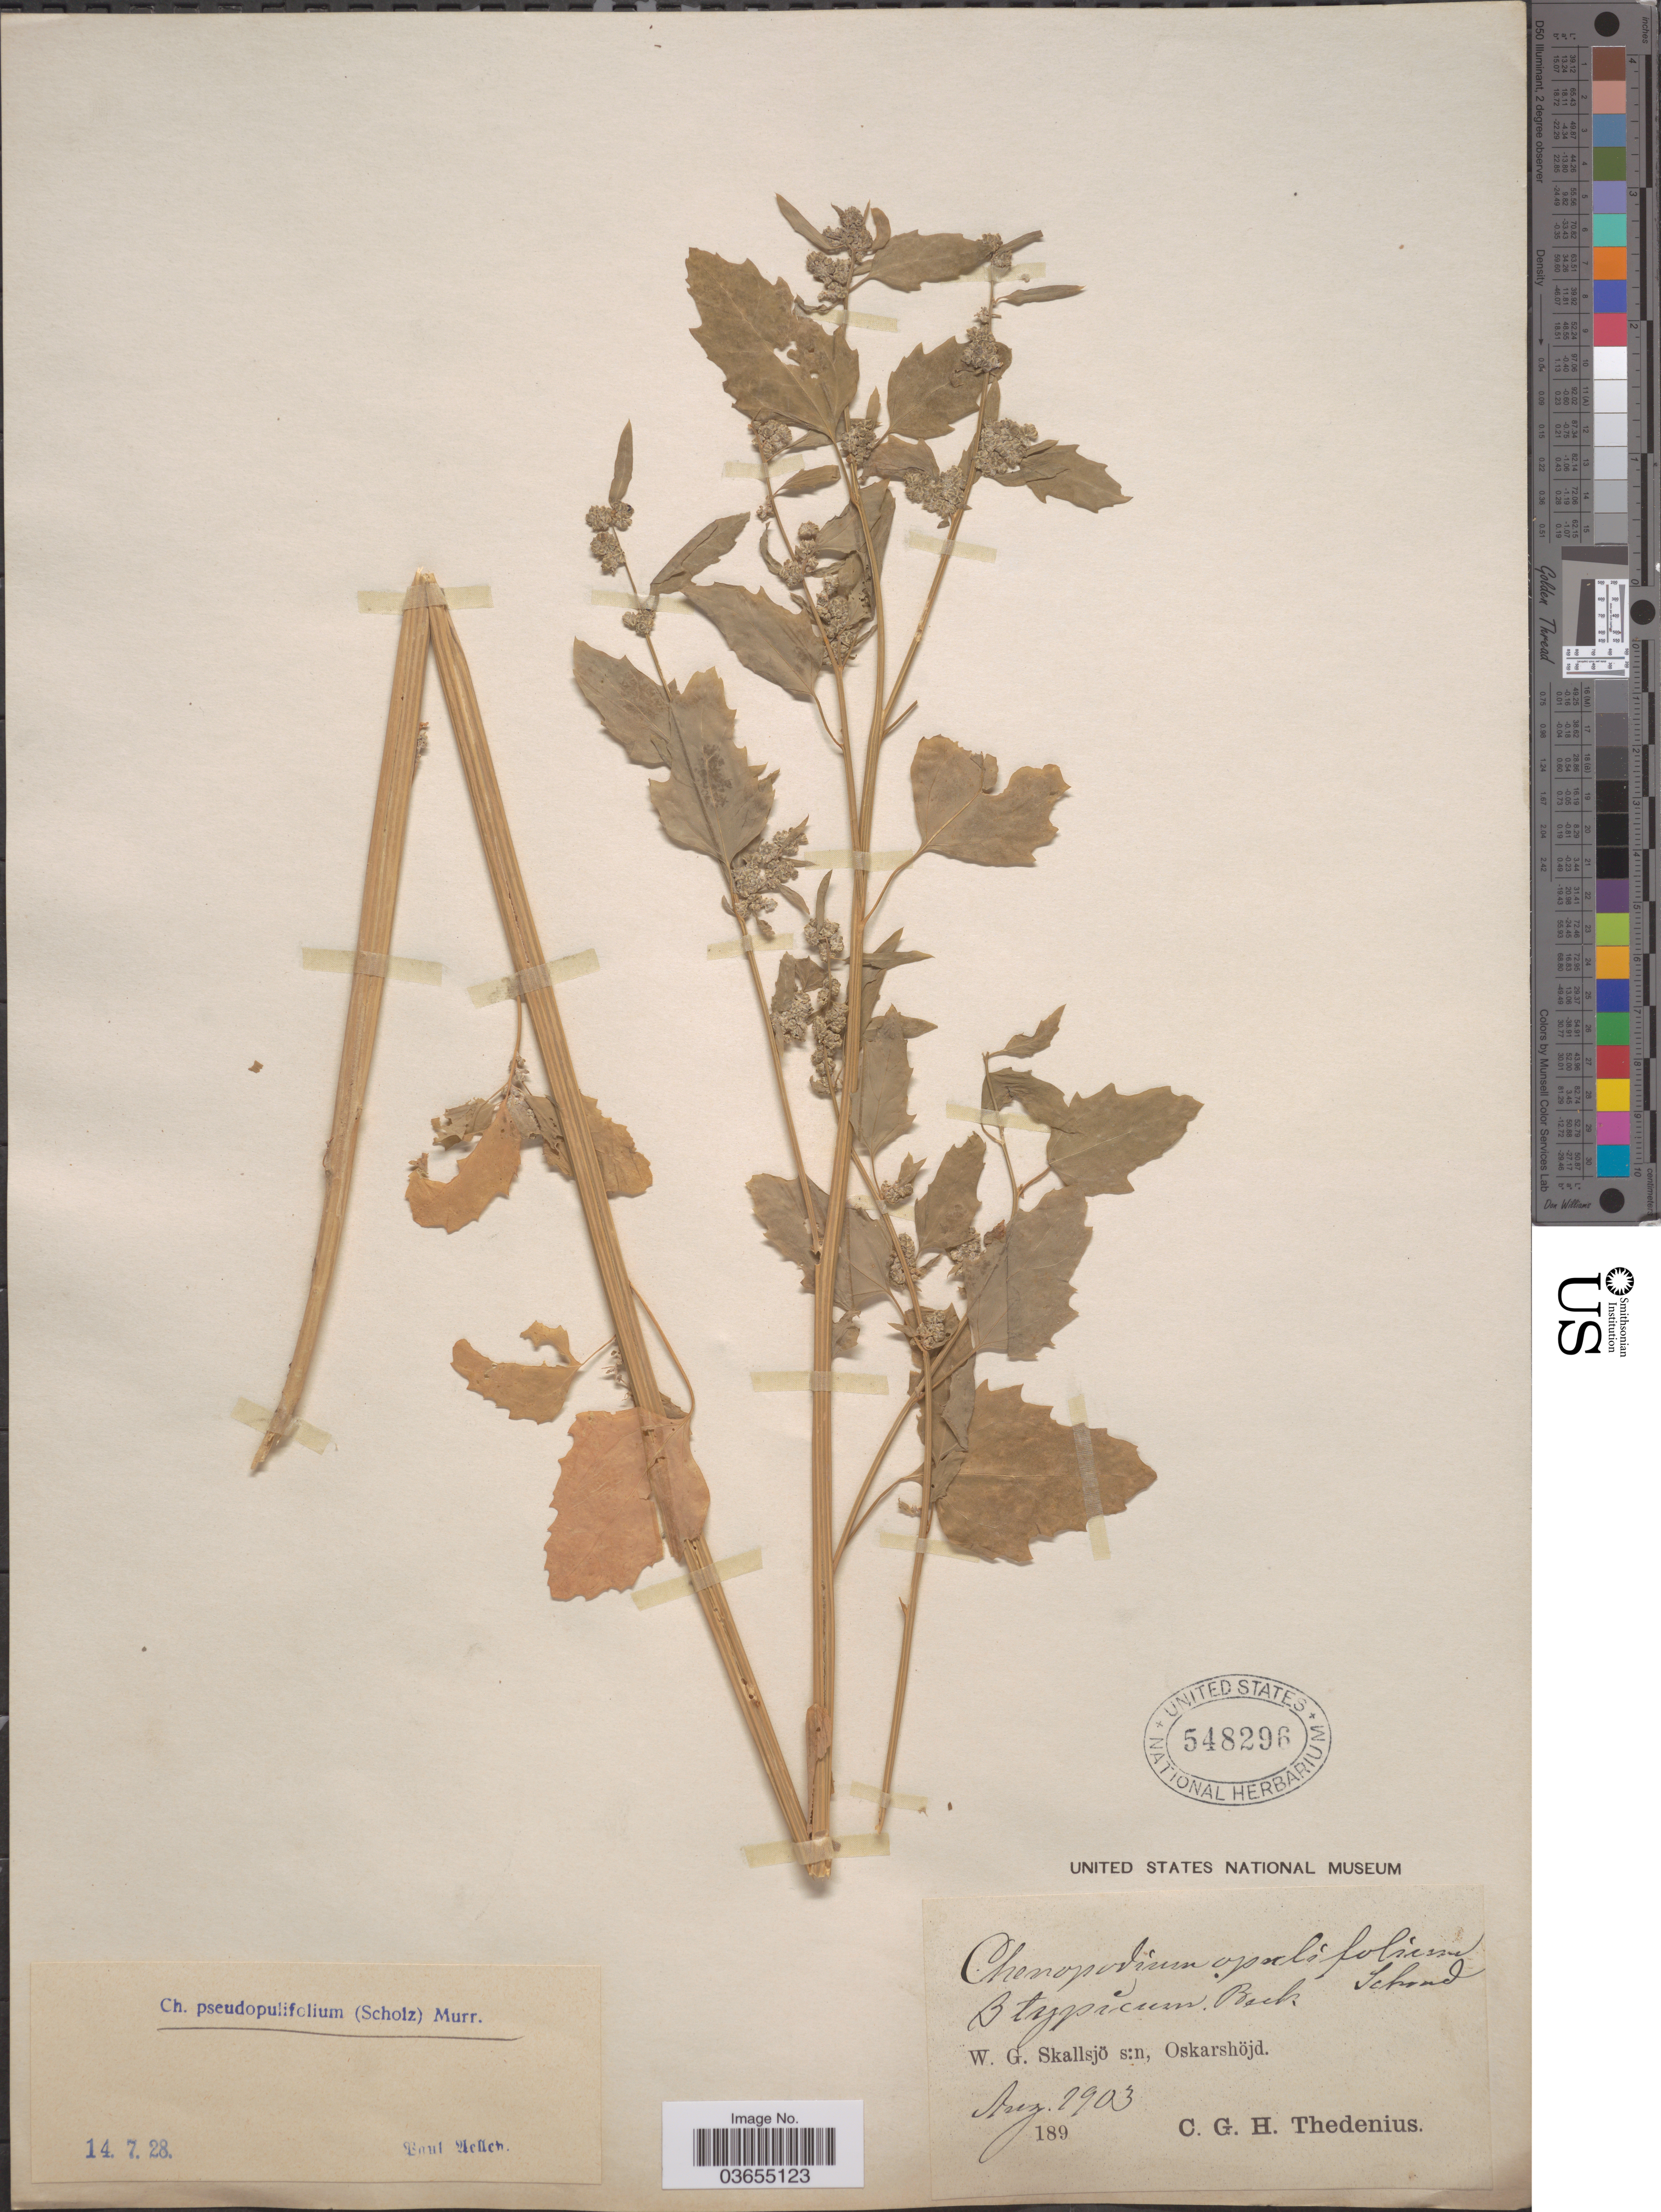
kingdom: Plantae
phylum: Tracheophyta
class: Magnoliopsida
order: Caryophyllales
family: Amaranthaceae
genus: Chenopodium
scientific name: Chenopodium pseudopulifolium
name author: Murr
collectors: C. Thedenius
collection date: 1903-08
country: Sweden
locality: W. G. Skallsjö s:n, Oskarshöjd.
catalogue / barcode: US 548296